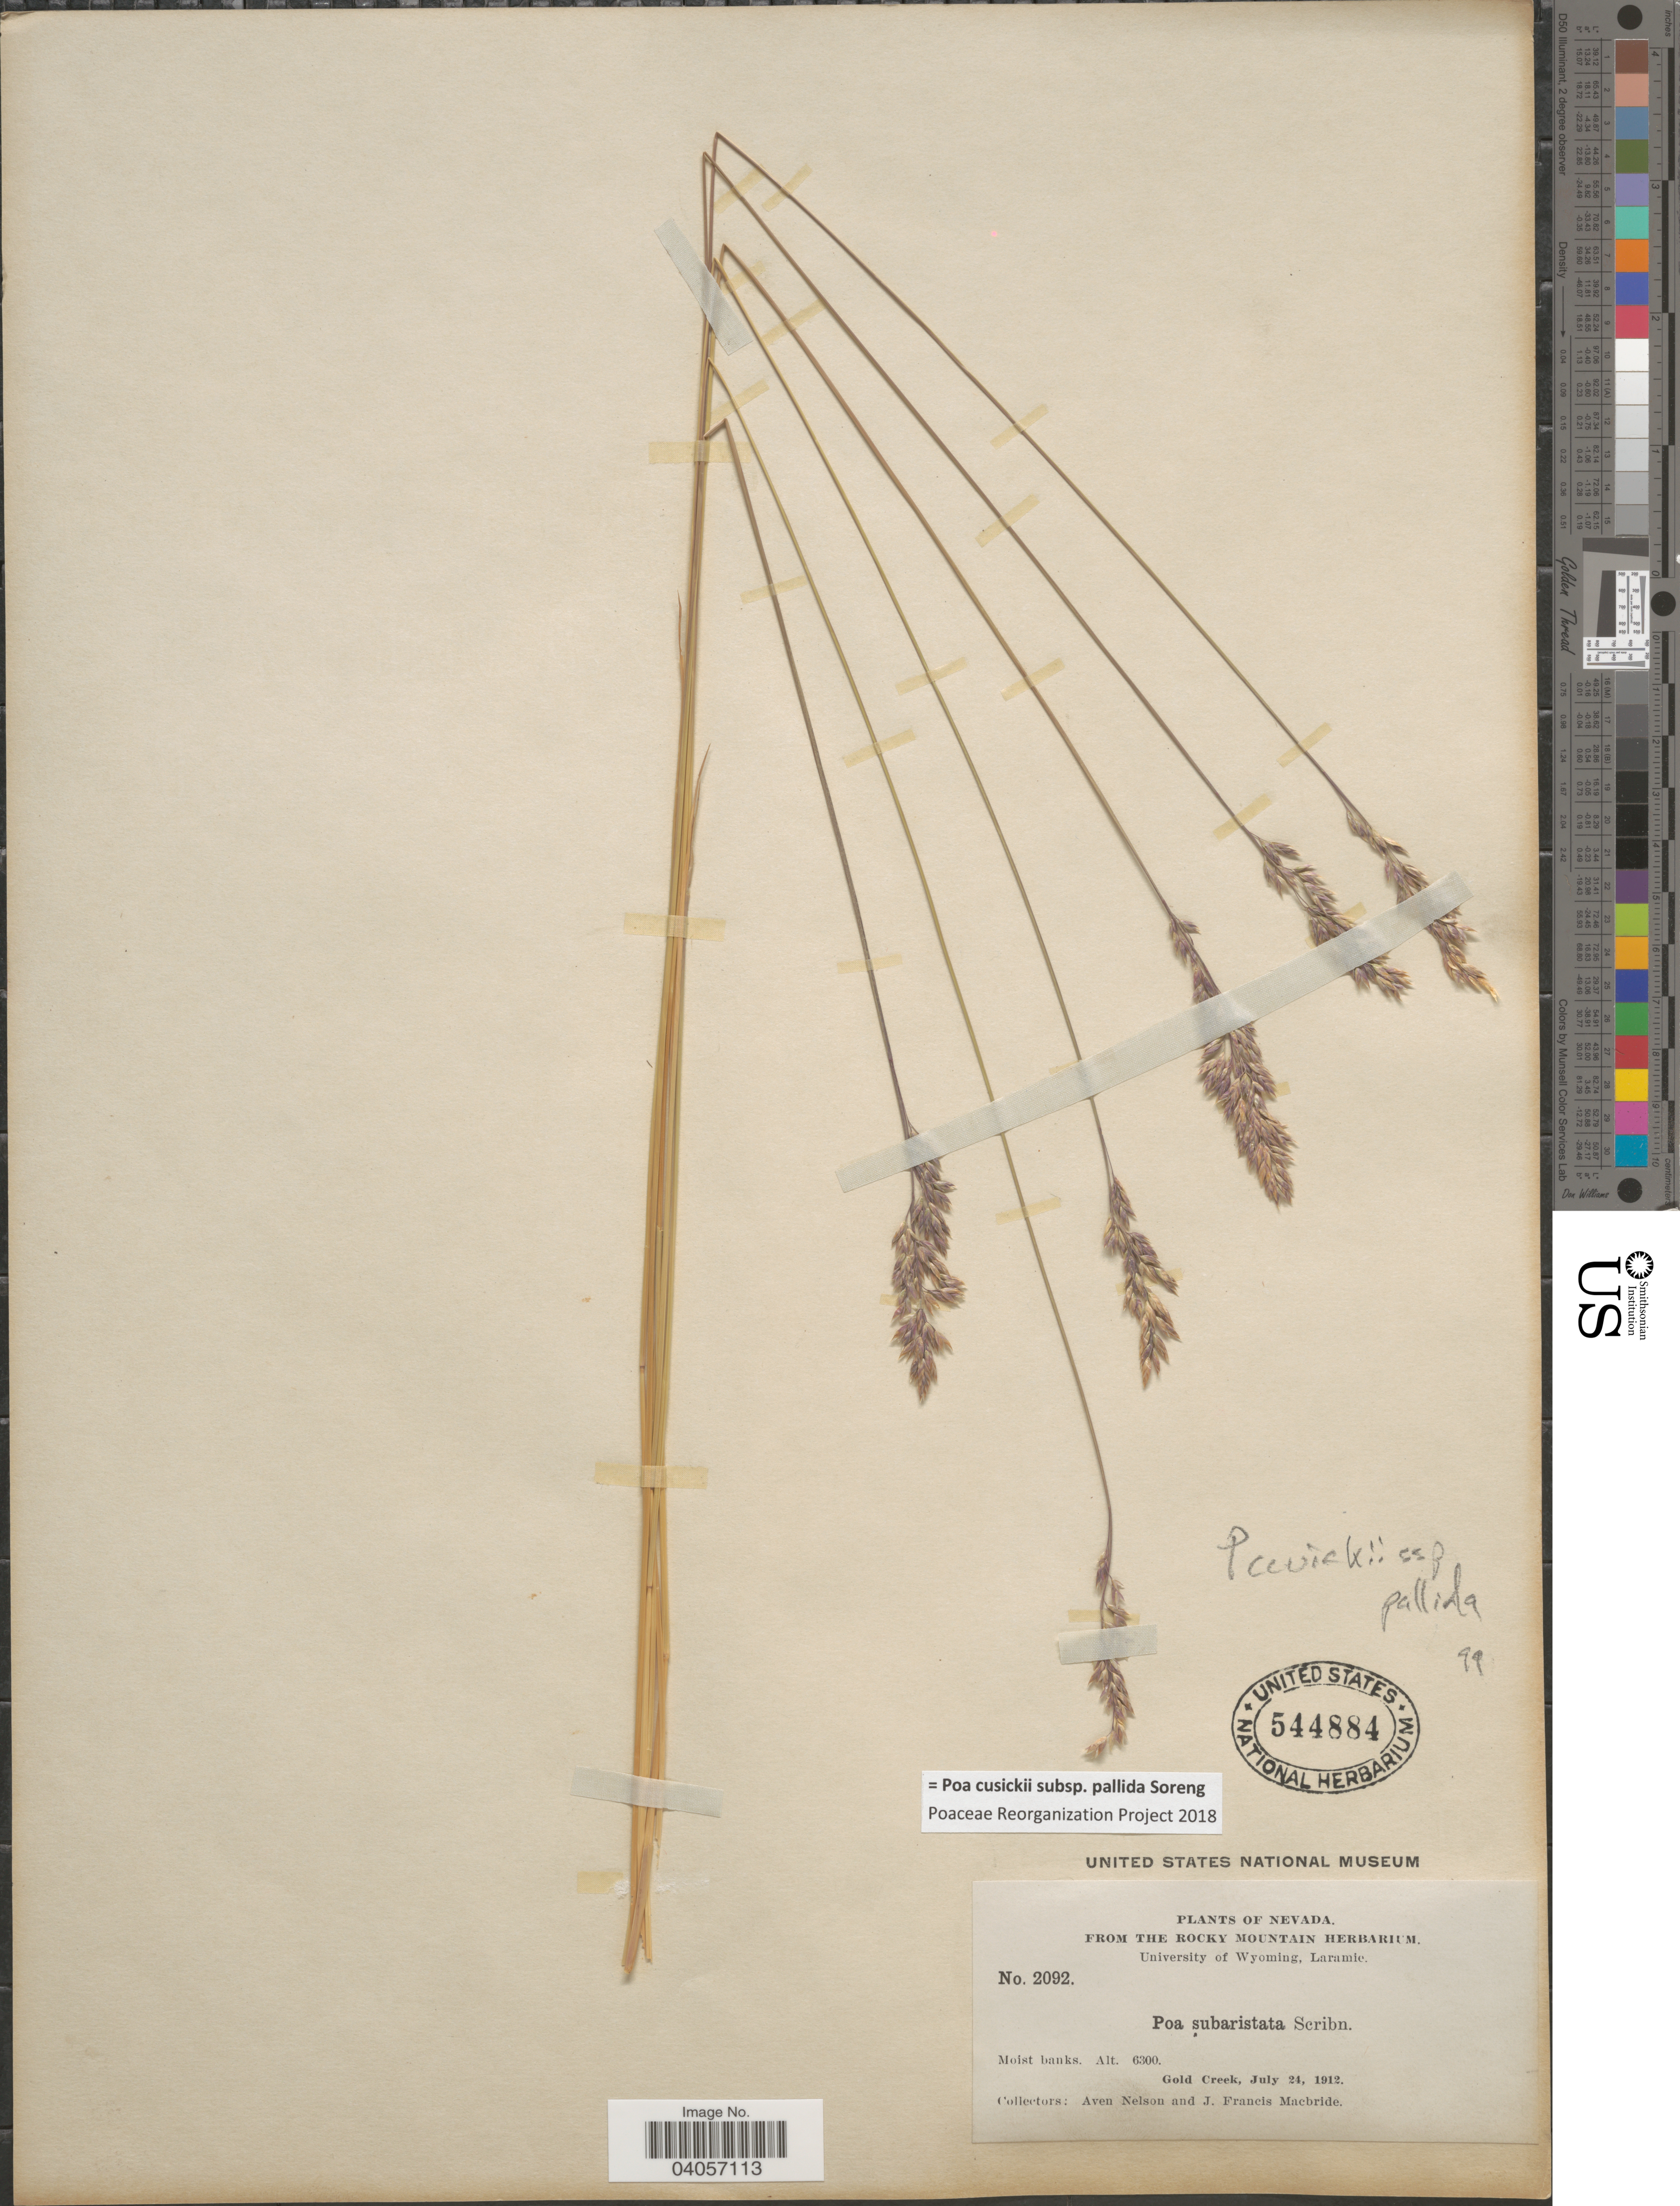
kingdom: Plantae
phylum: Tracheophyta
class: Liliopsida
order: Poales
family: Poaceae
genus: Poa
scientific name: Poa cusickii subsp. pallida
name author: Soreng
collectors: A. Nelson & J. F. Macbride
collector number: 2092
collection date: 1912-07-24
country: United States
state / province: Nevada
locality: Gold Creek.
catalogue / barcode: US 544884